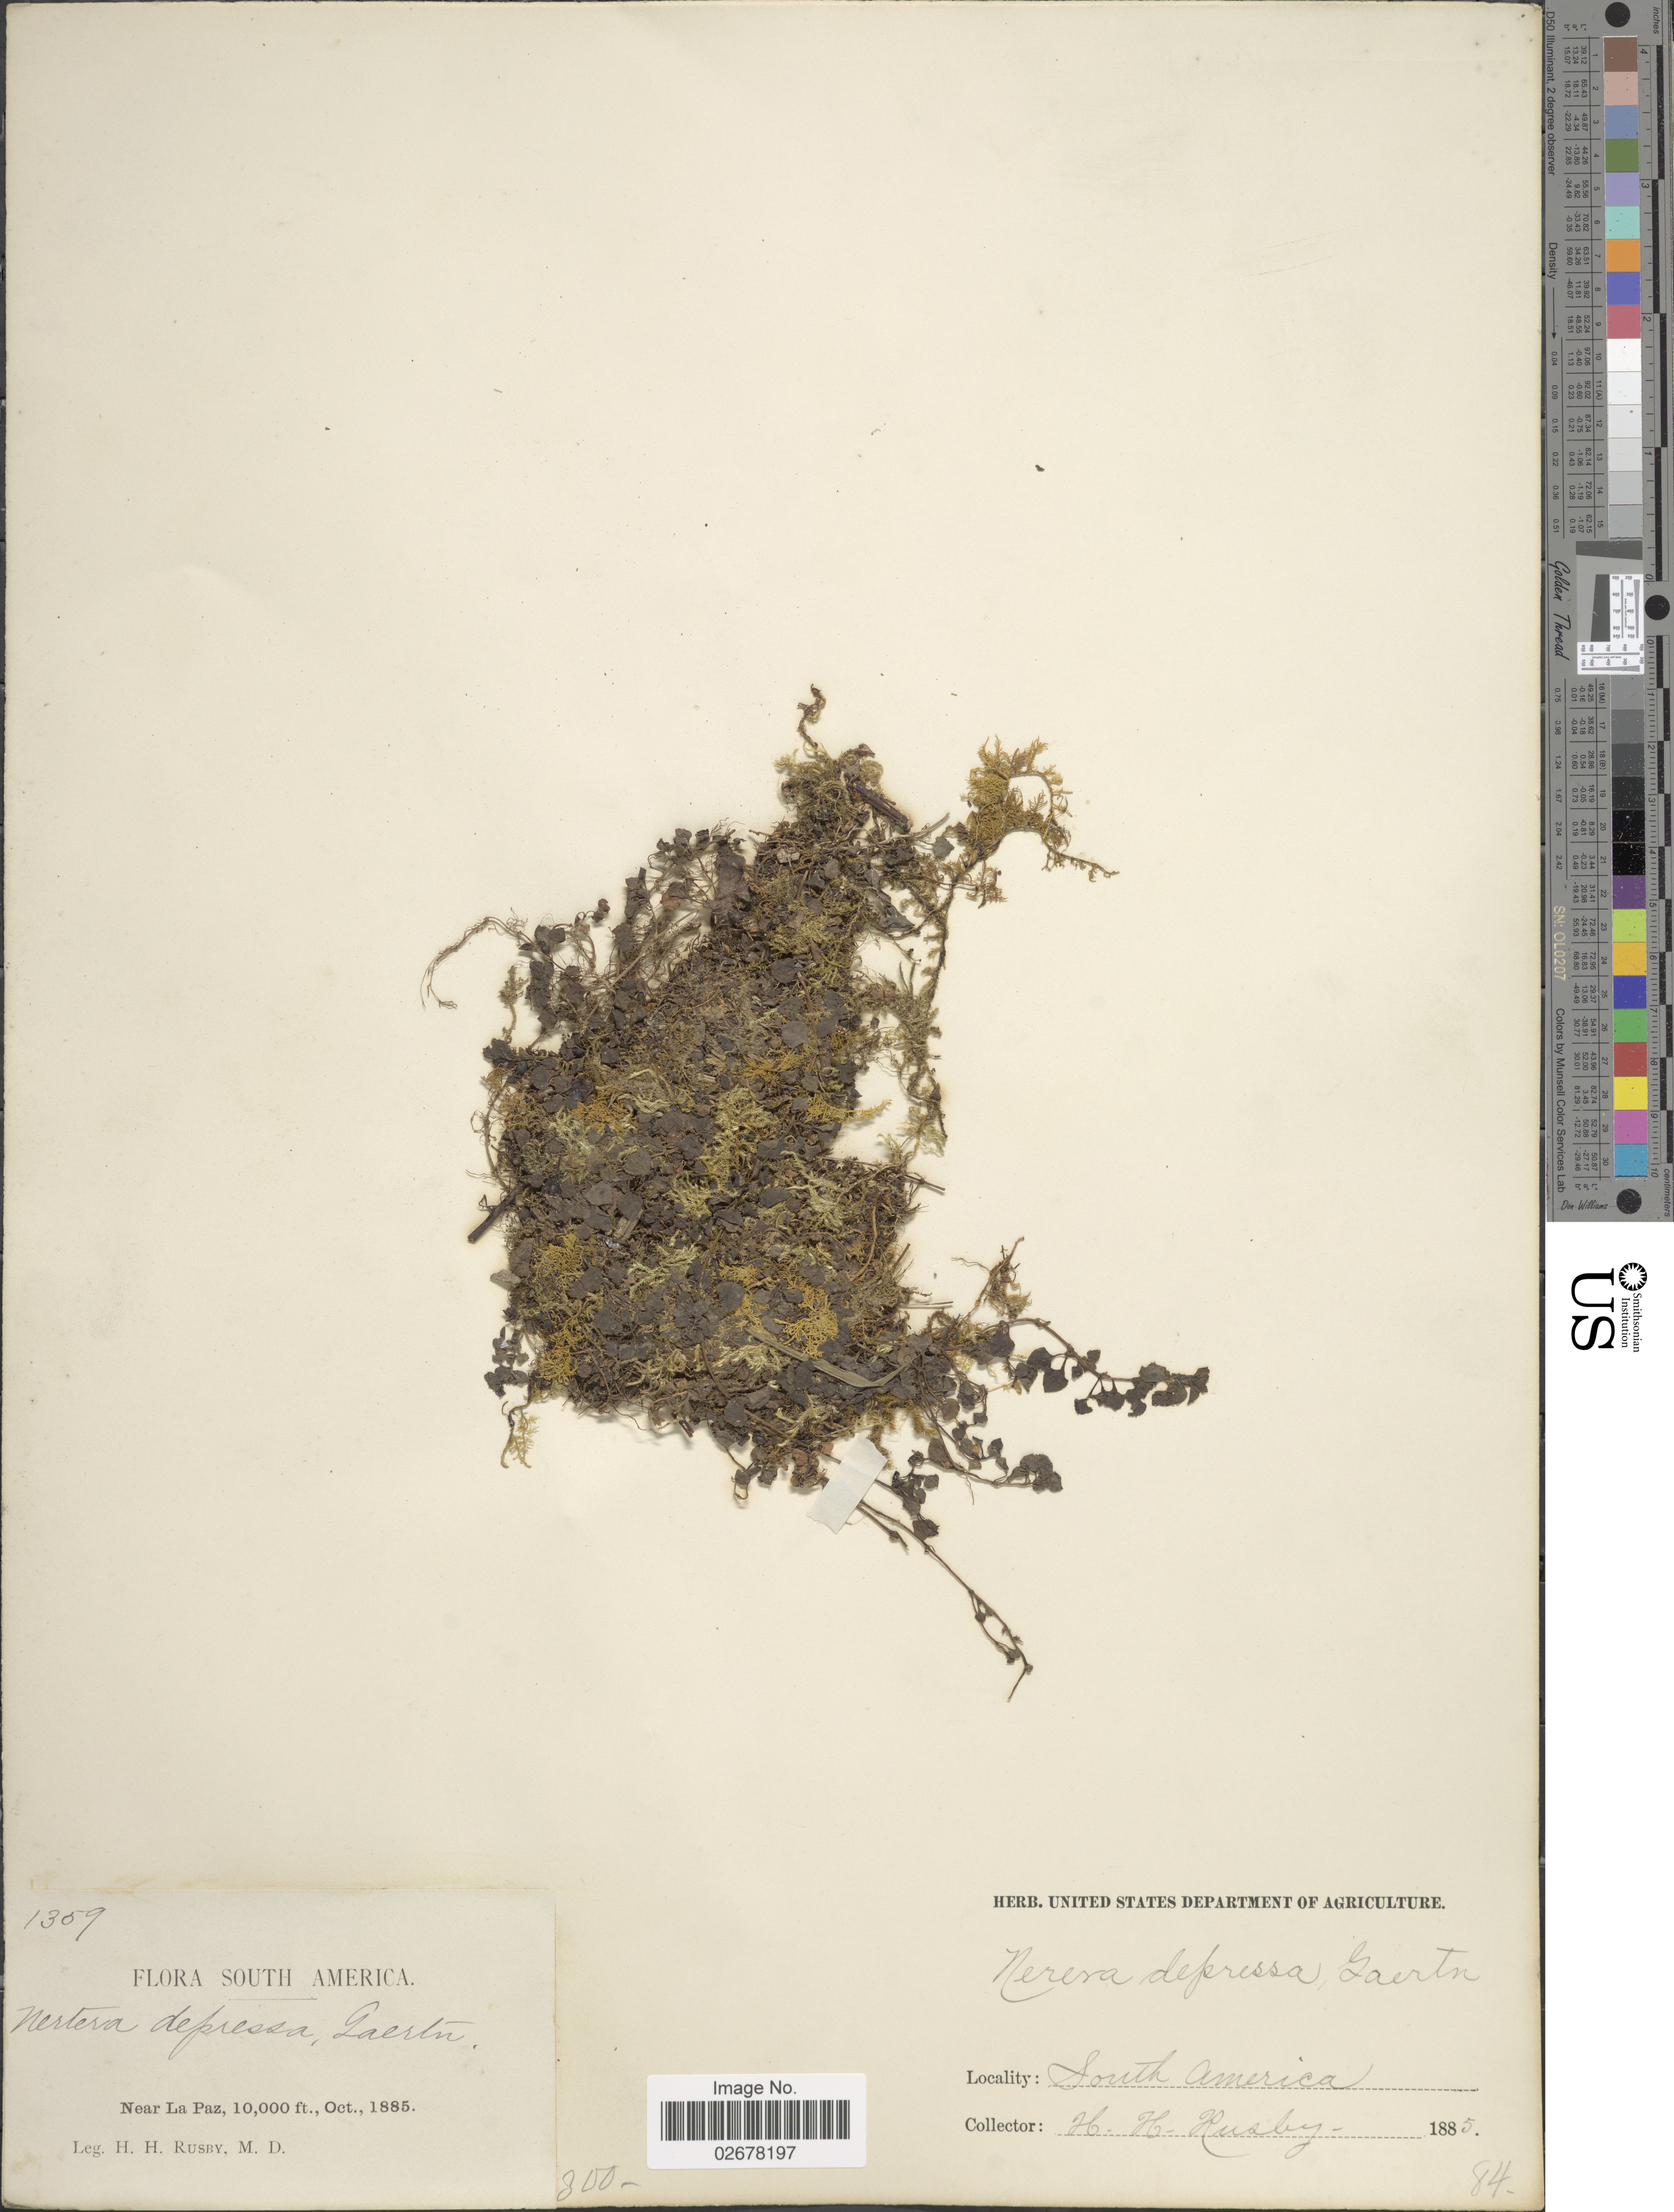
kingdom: Plantae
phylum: Tracheophyta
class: Magnoliopsida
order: Gentianales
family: Rubiaceae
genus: Nertera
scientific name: Nertera depressa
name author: Banks & Sol. ex Gaertn.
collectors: H. H. Rusby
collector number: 1359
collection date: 1885-10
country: Bolivia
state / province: La Paz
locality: Near La Paz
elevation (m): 3048